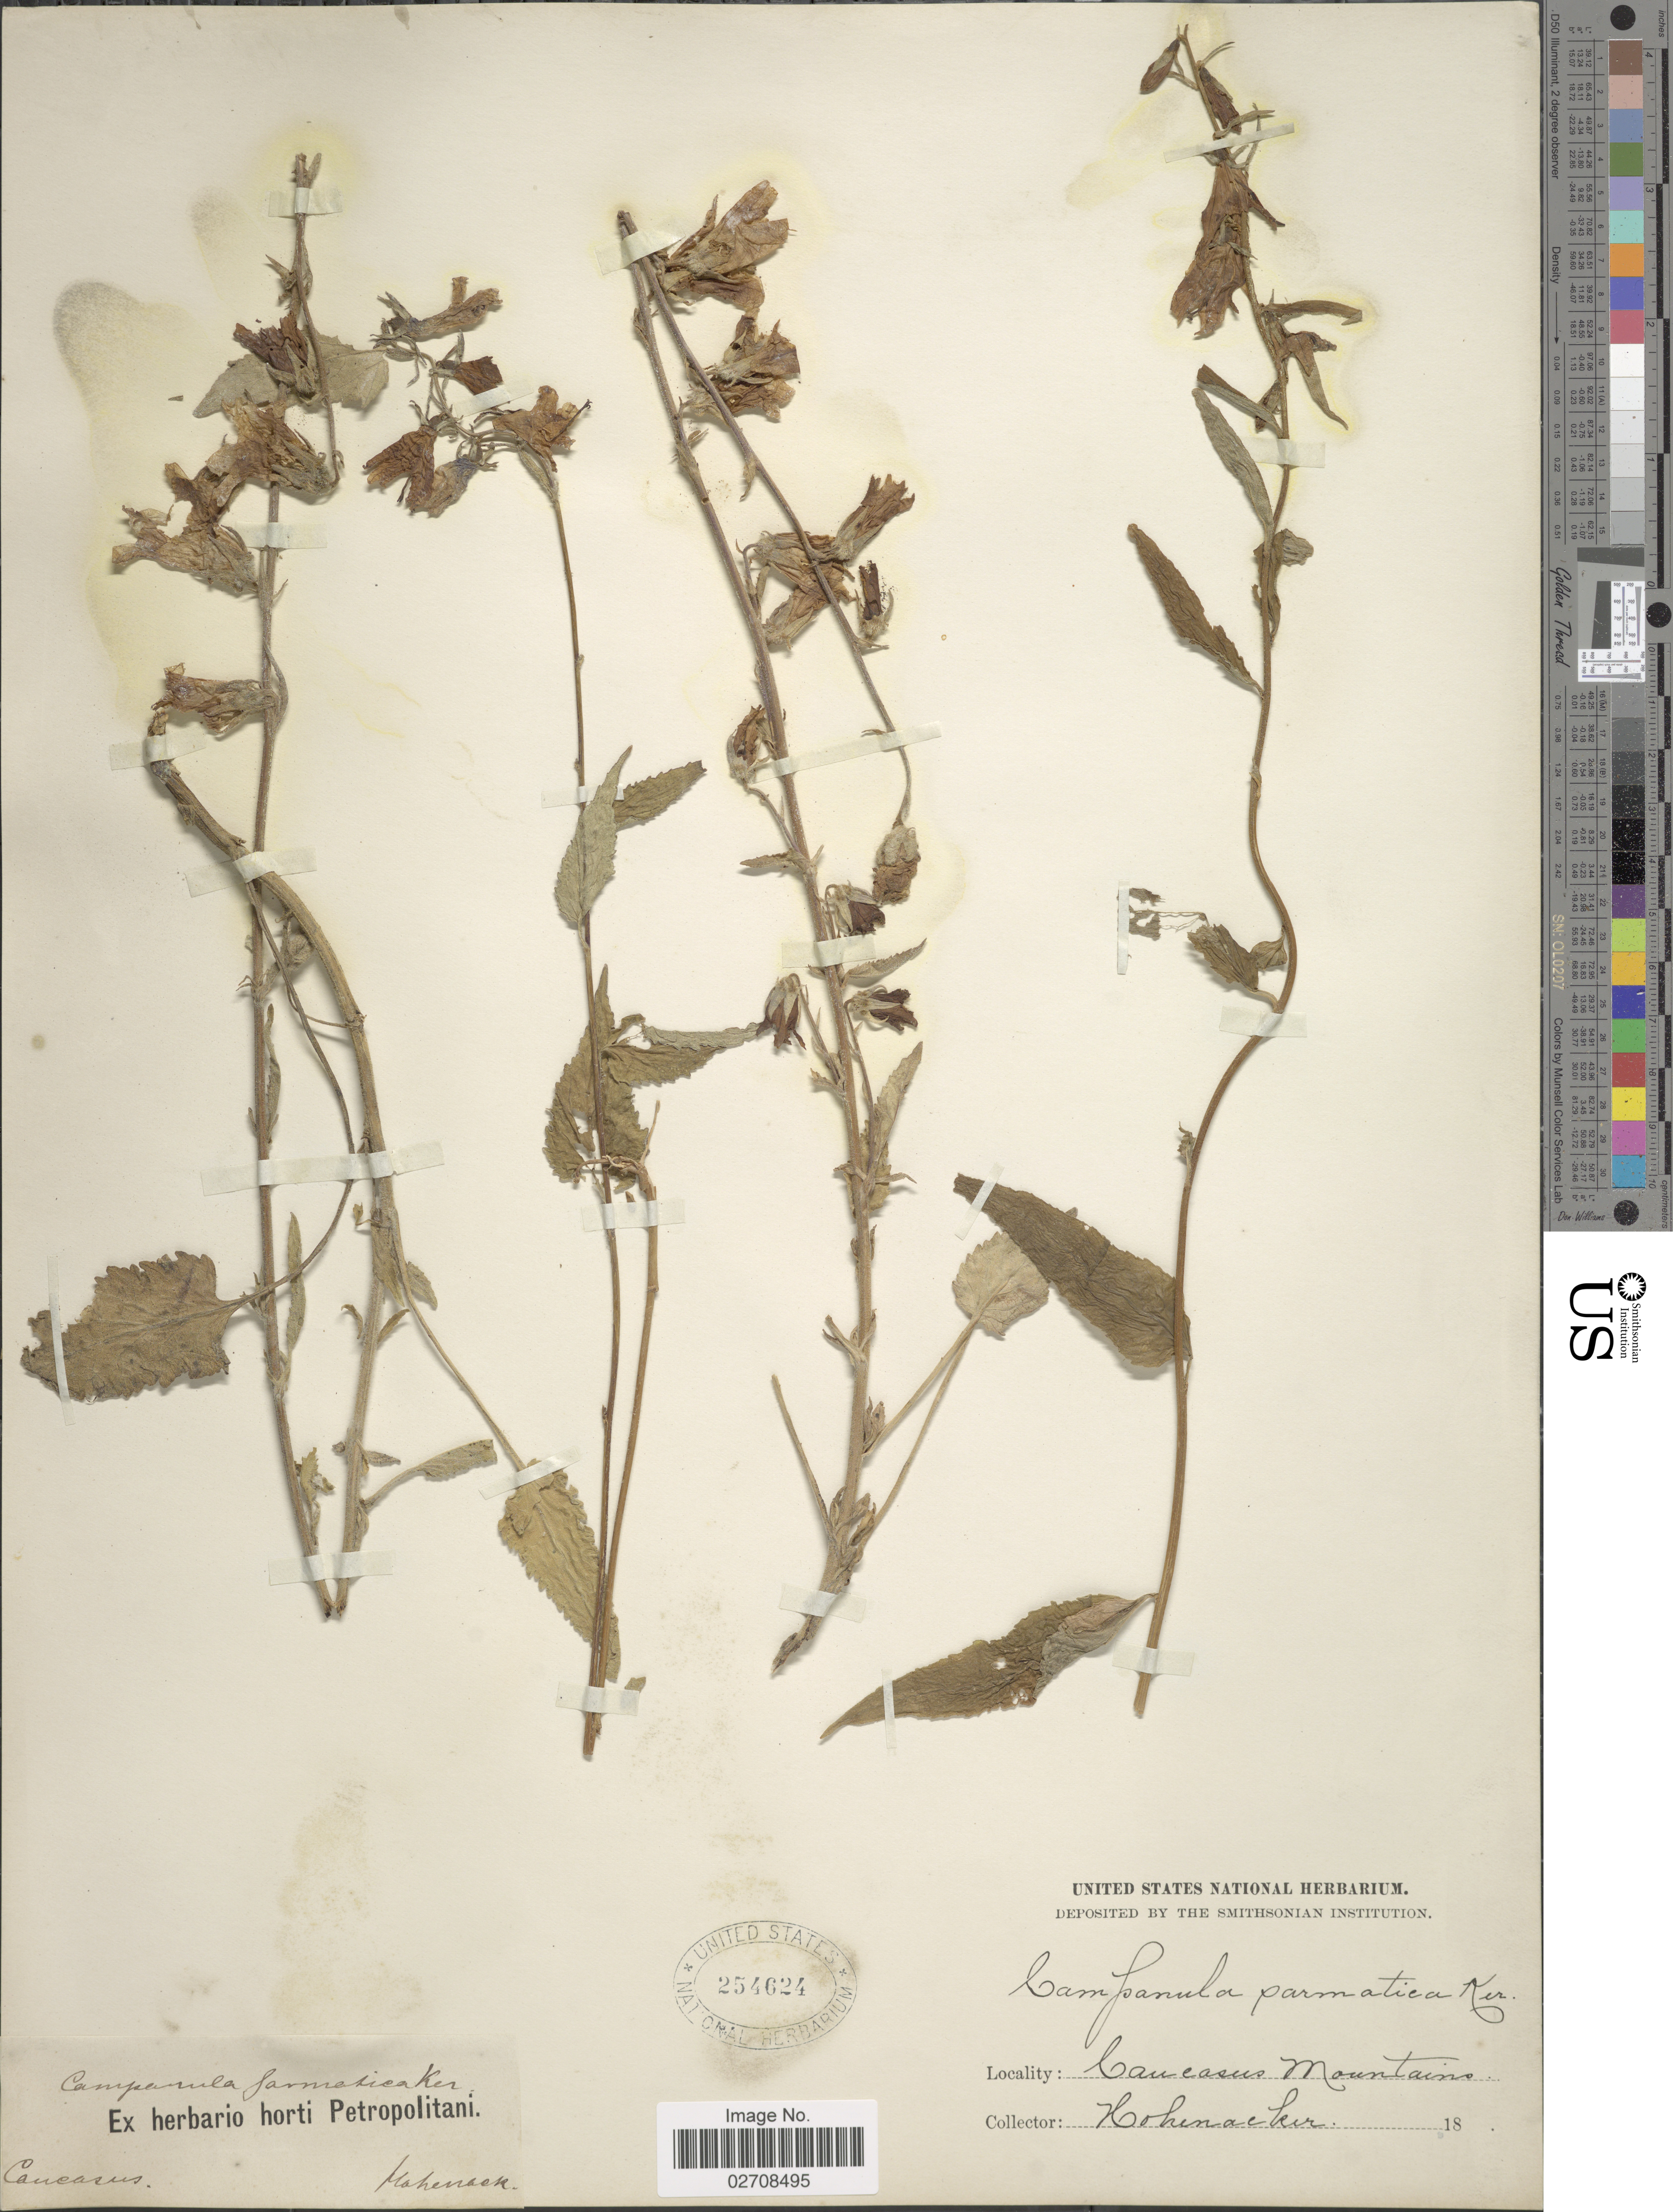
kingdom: Plantae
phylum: Tracheophyta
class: Magnoliopsida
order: Asterales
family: Campanulaceae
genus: Campanula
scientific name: Campanula sarmatica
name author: Ker Gawl.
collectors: Hohenacker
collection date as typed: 18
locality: Caucasus Mountains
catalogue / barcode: US 254624